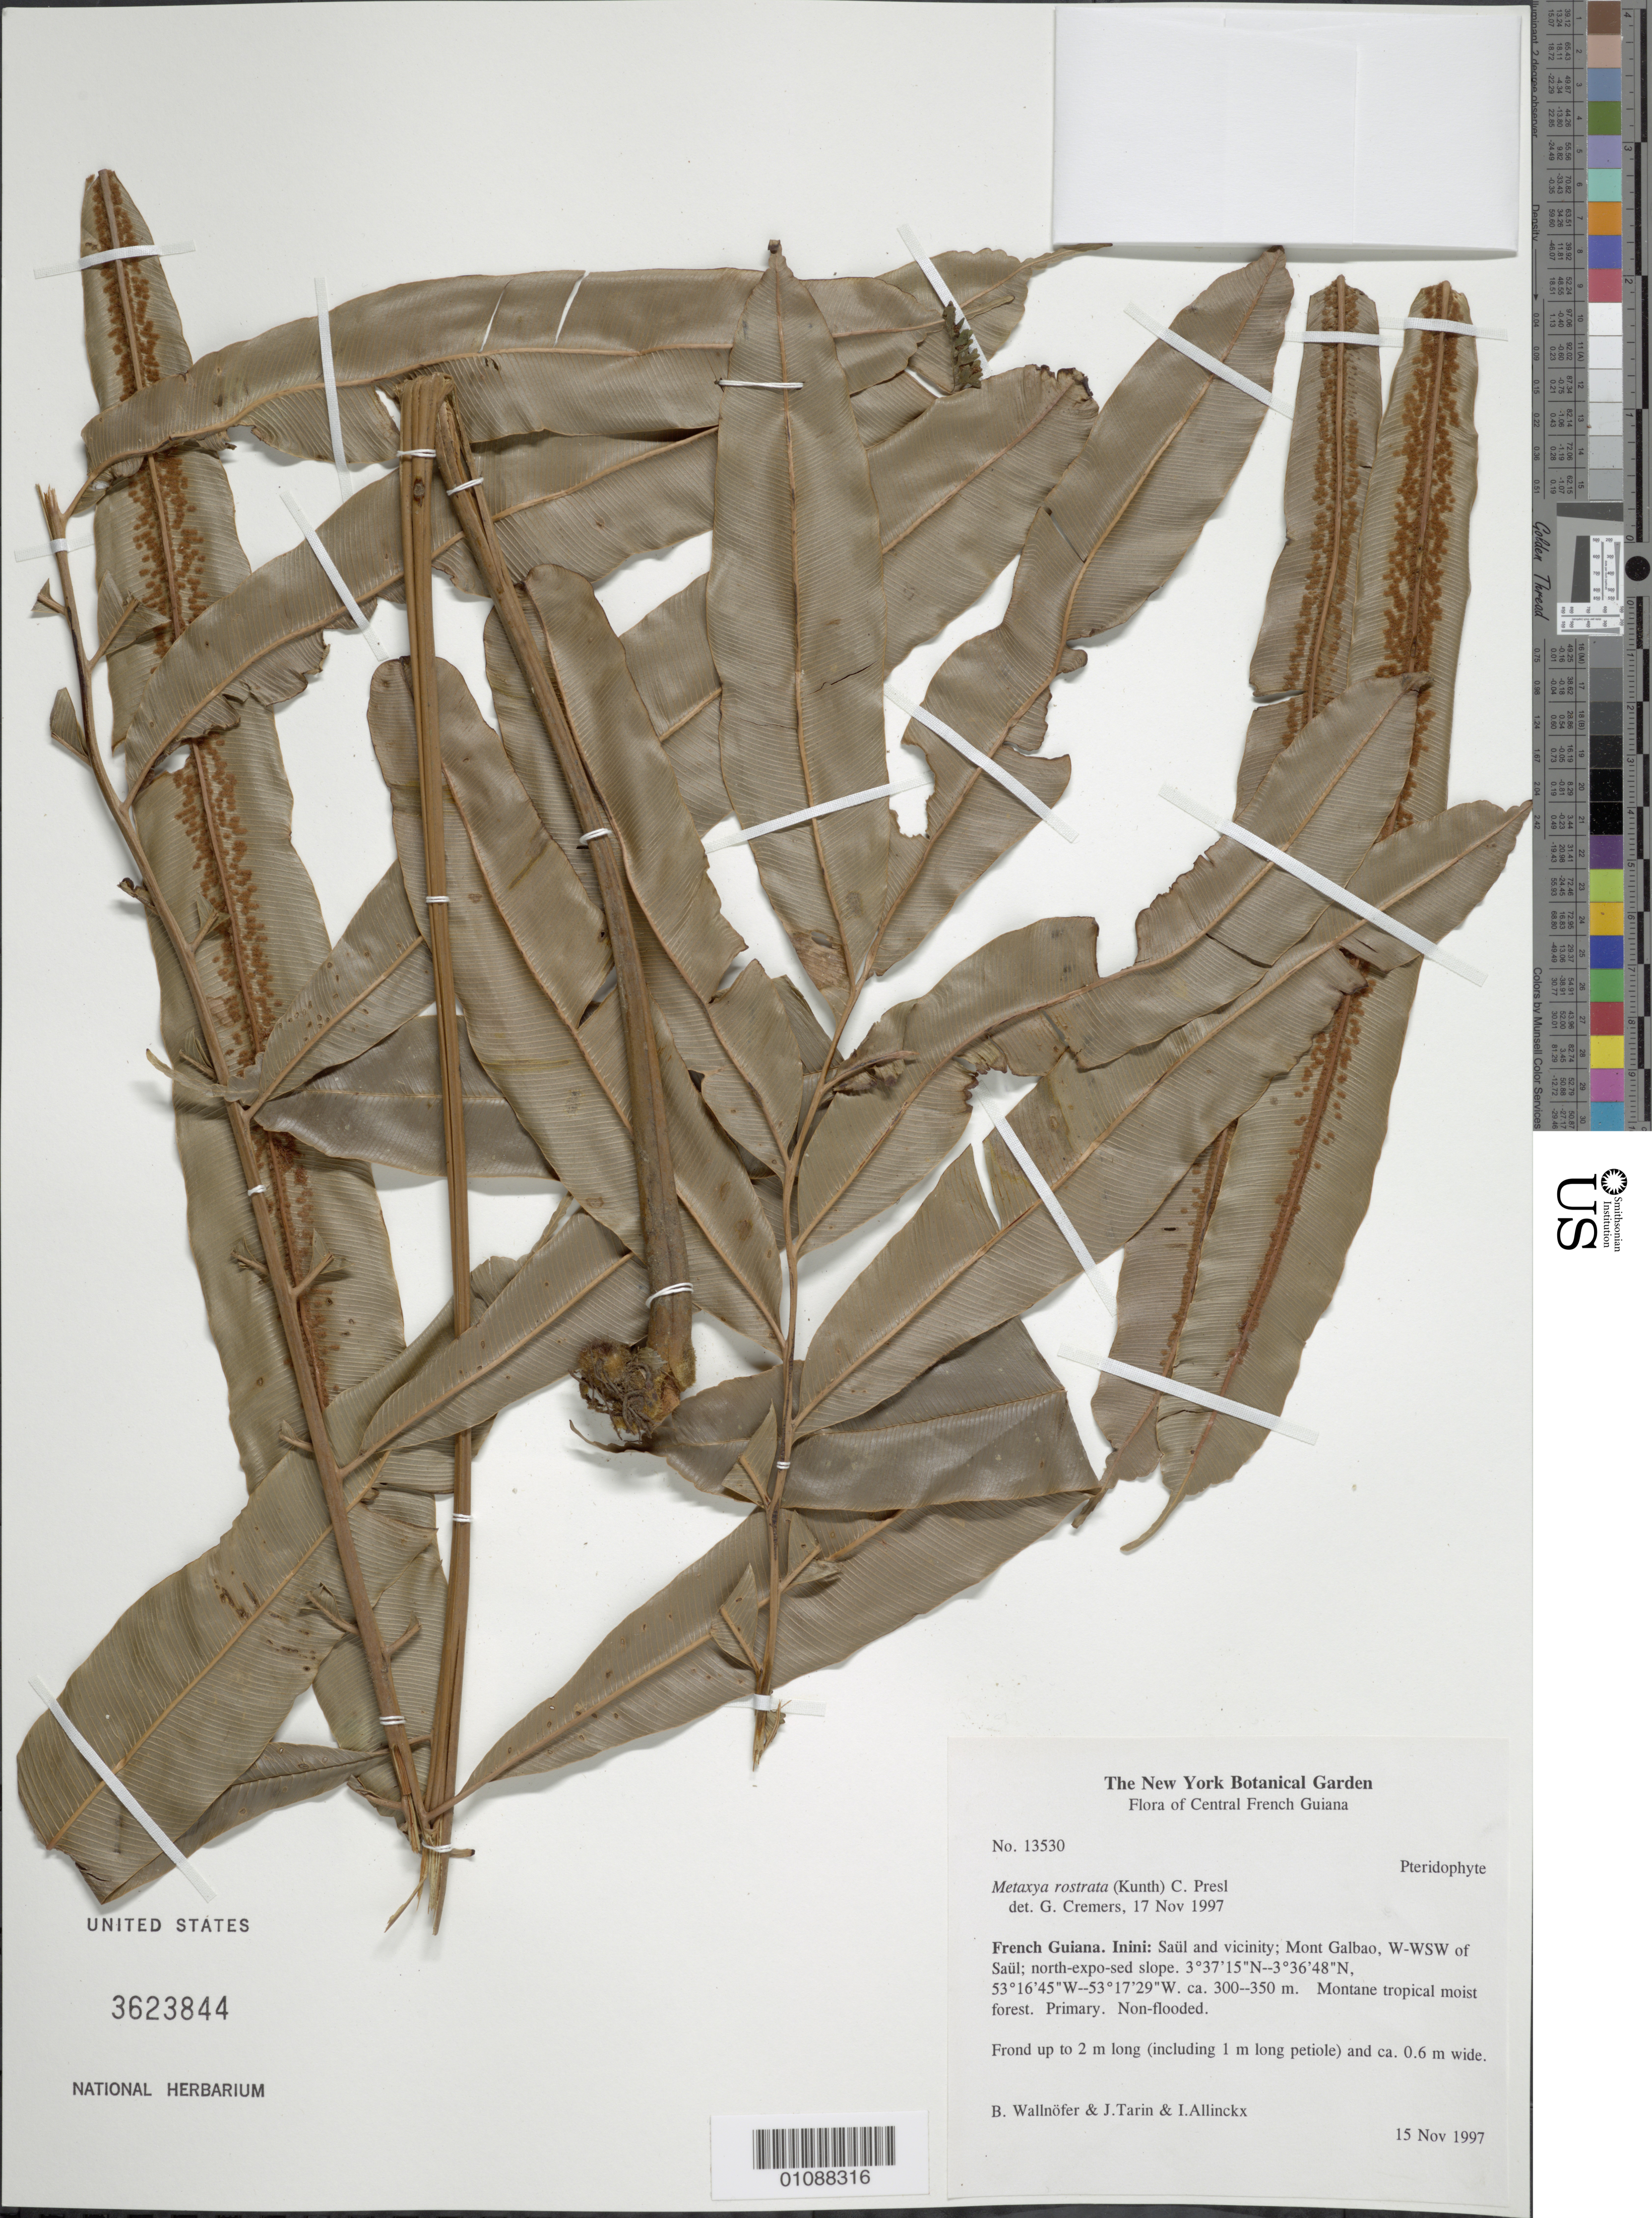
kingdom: Plantae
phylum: Tracheophyta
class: Polypodiopsida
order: Cyatheales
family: Metaxyaceae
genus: Metaxya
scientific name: Metaxya rostrata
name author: (Kunth) C. Presl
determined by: Cremers, Georges A.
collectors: B. Wallnöfer, J. Tarin & I. Allinck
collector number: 13530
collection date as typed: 15-Nov-97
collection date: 1997-11-15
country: French Guiana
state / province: Saint-Laurent-du-Maroni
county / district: Saül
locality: Inini: Saül and vicinity, Mont Galbao, W-WSW of Saul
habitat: Montane tropical moist forest. Primary. Non-flooded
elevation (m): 300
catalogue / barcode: US 3623844